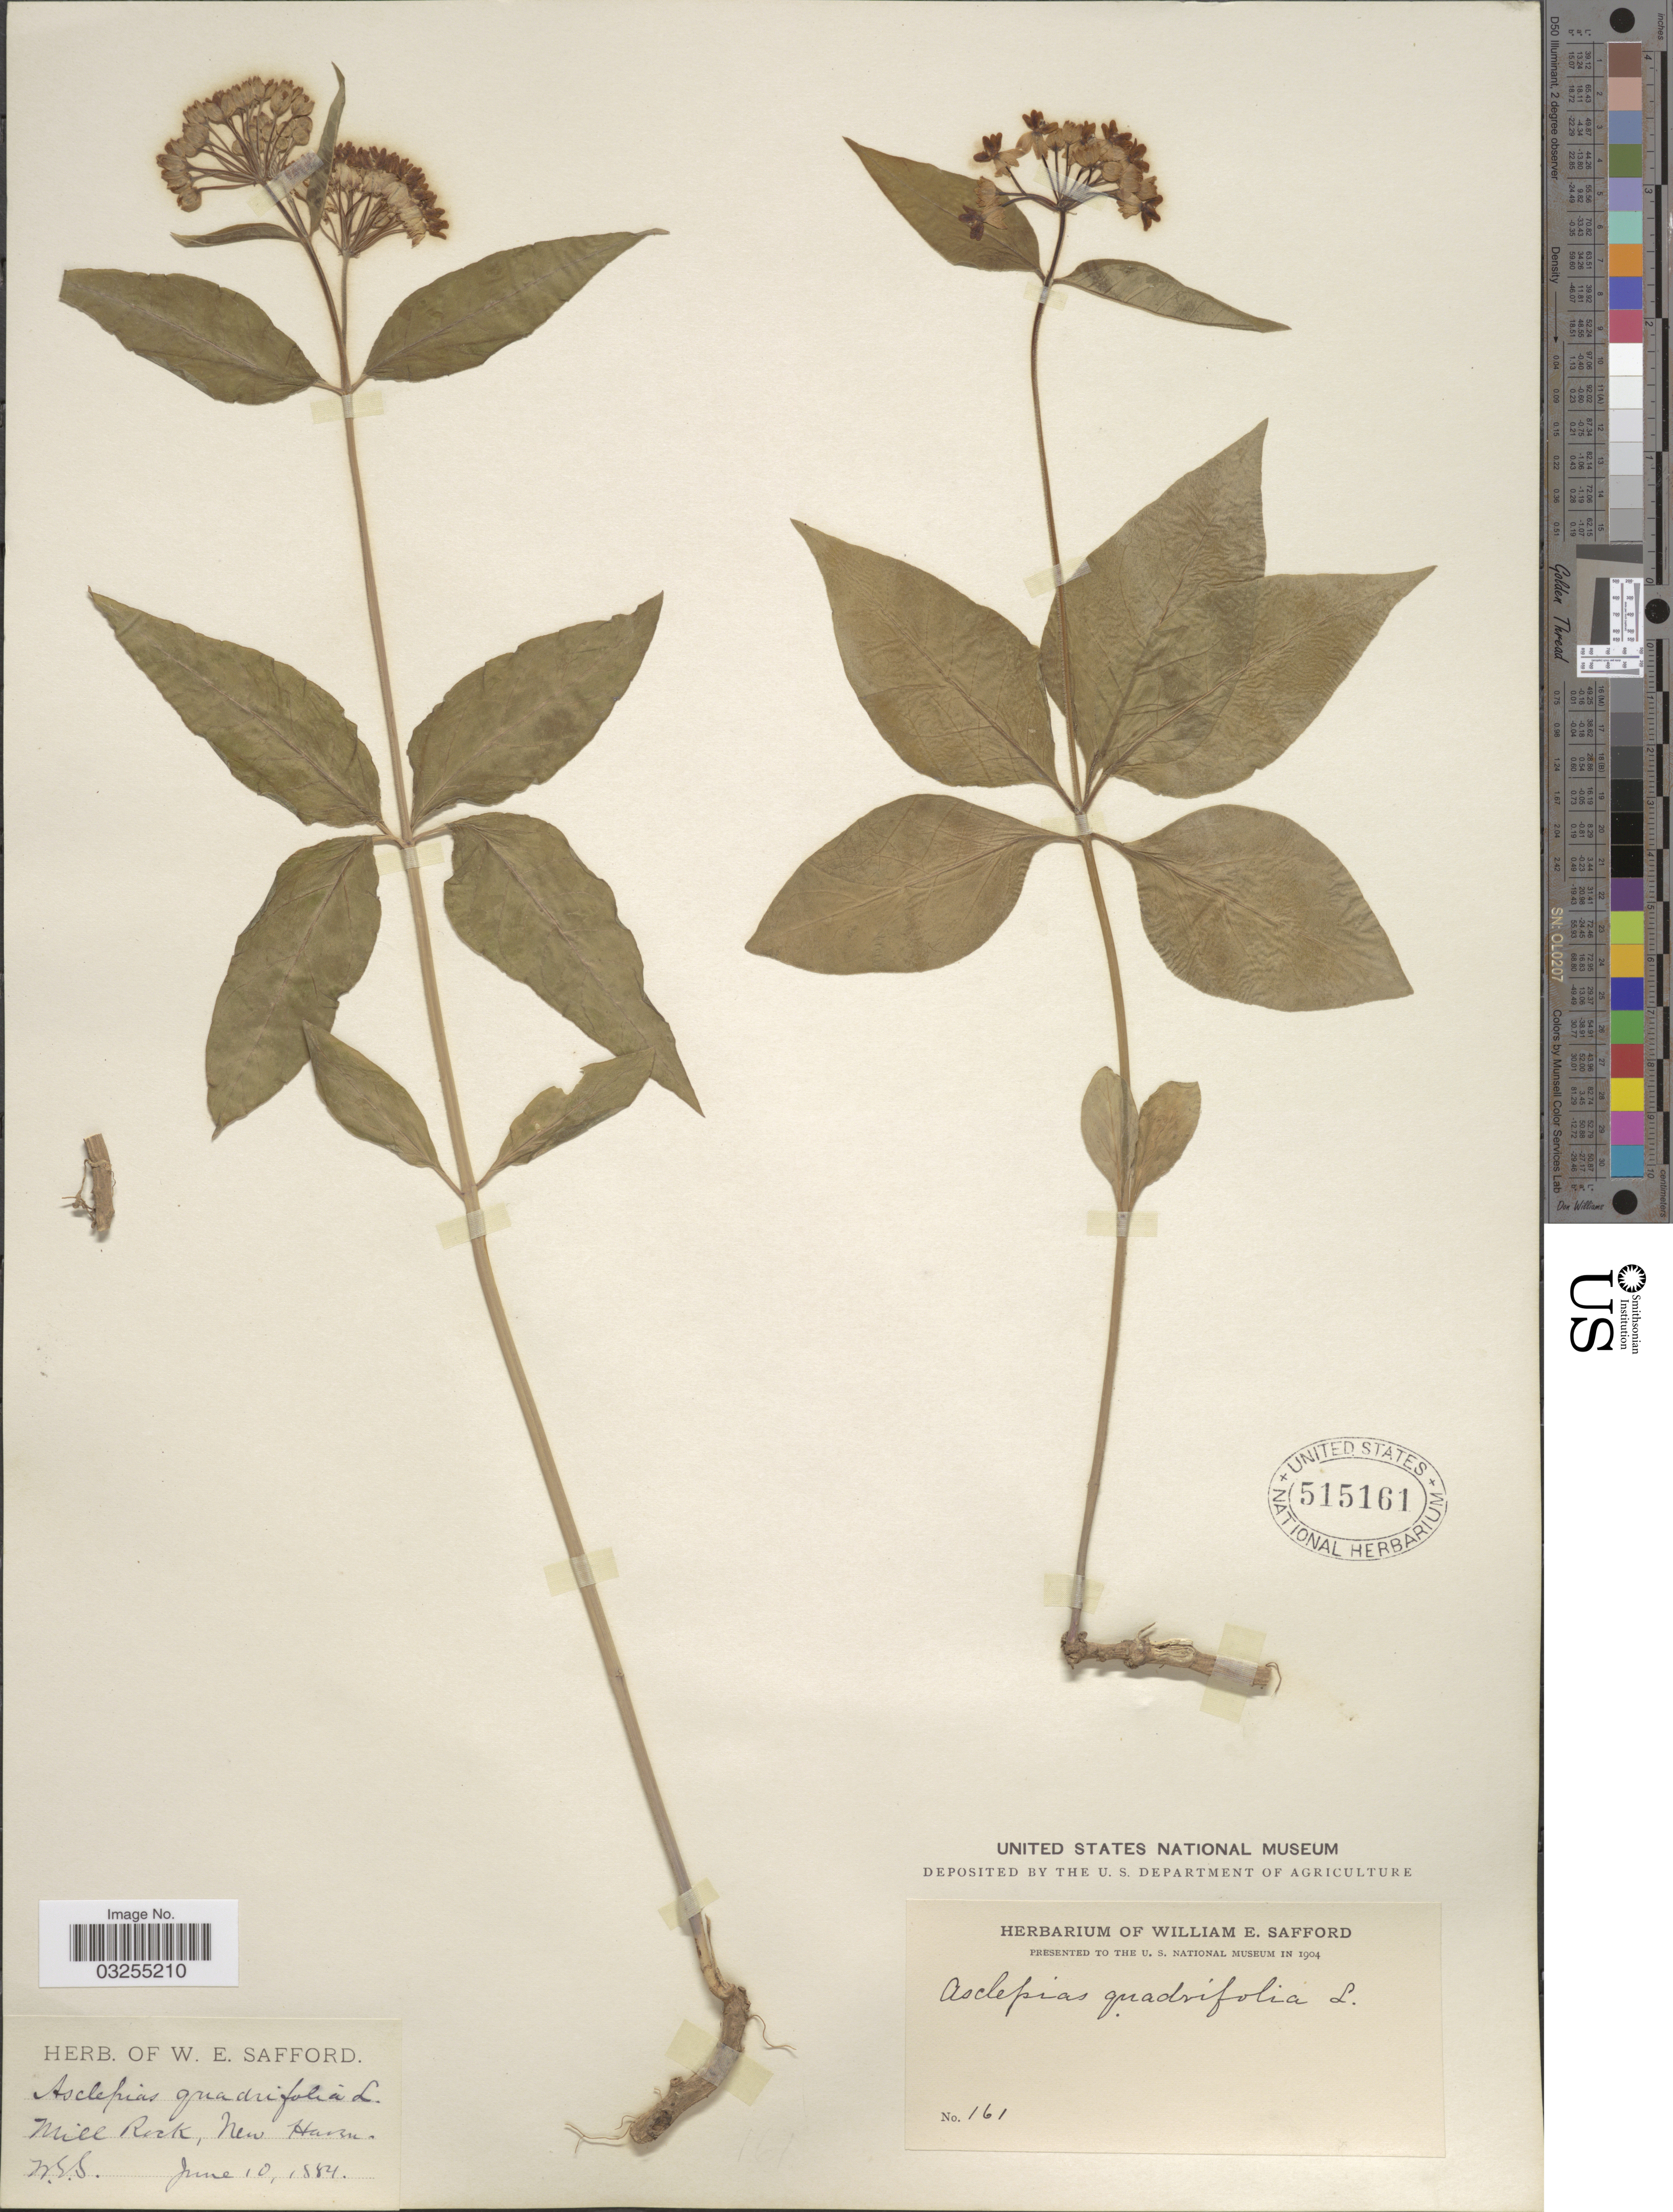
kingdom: Plantae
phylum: Tracheophyta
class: Magnoliopsida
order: Gentianales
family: Apocynaceae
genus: Asclepias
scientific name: Asclepias quadrifolia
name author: Jacq.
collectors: W. E. Safford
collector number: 161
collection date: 1884-06-10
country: United States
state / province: Connecticut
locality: Mill Rock, New Haven.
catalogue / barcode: US 515161